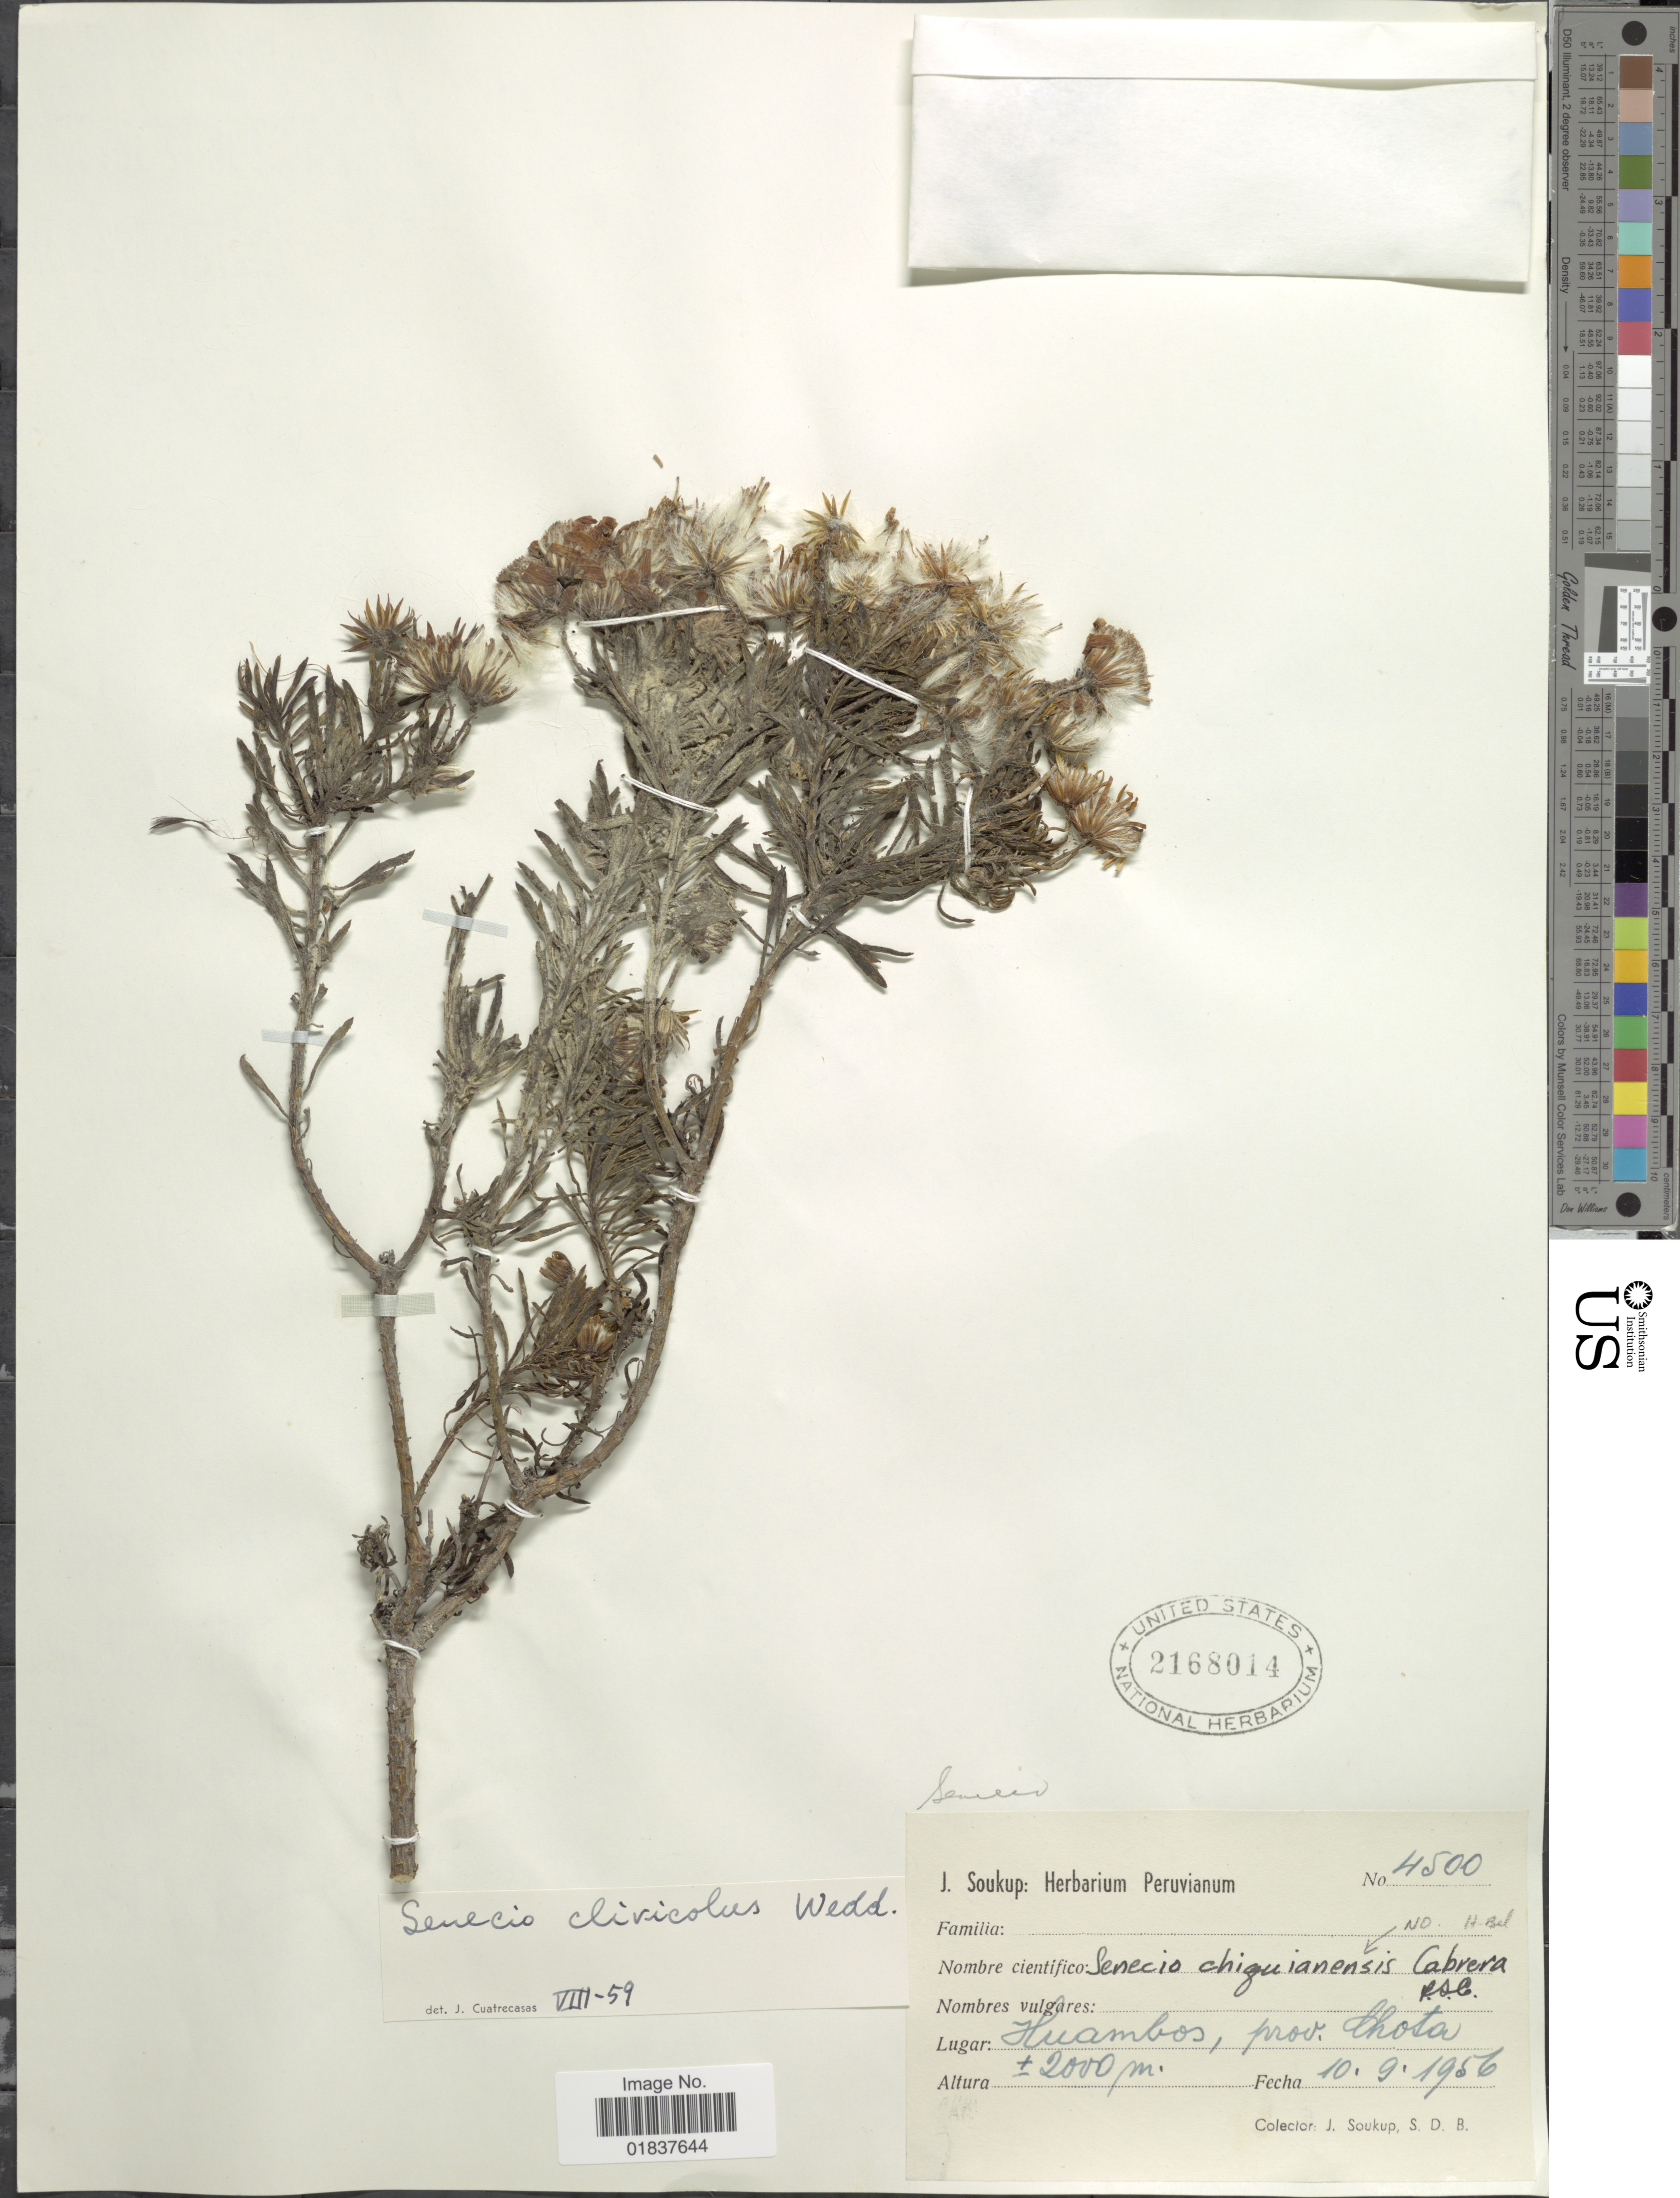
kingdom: Plantae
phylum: Tracheophyta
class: Magnoliopsida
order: Asterales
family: Asteraceae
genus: Senecio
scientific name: Senecio clivicola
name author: Wedd.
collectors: J. Soukup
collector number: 4500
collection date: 1956-09-10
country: Peru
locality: Huambos, Prov. Chota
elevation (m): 2000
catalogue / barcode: US 2168014